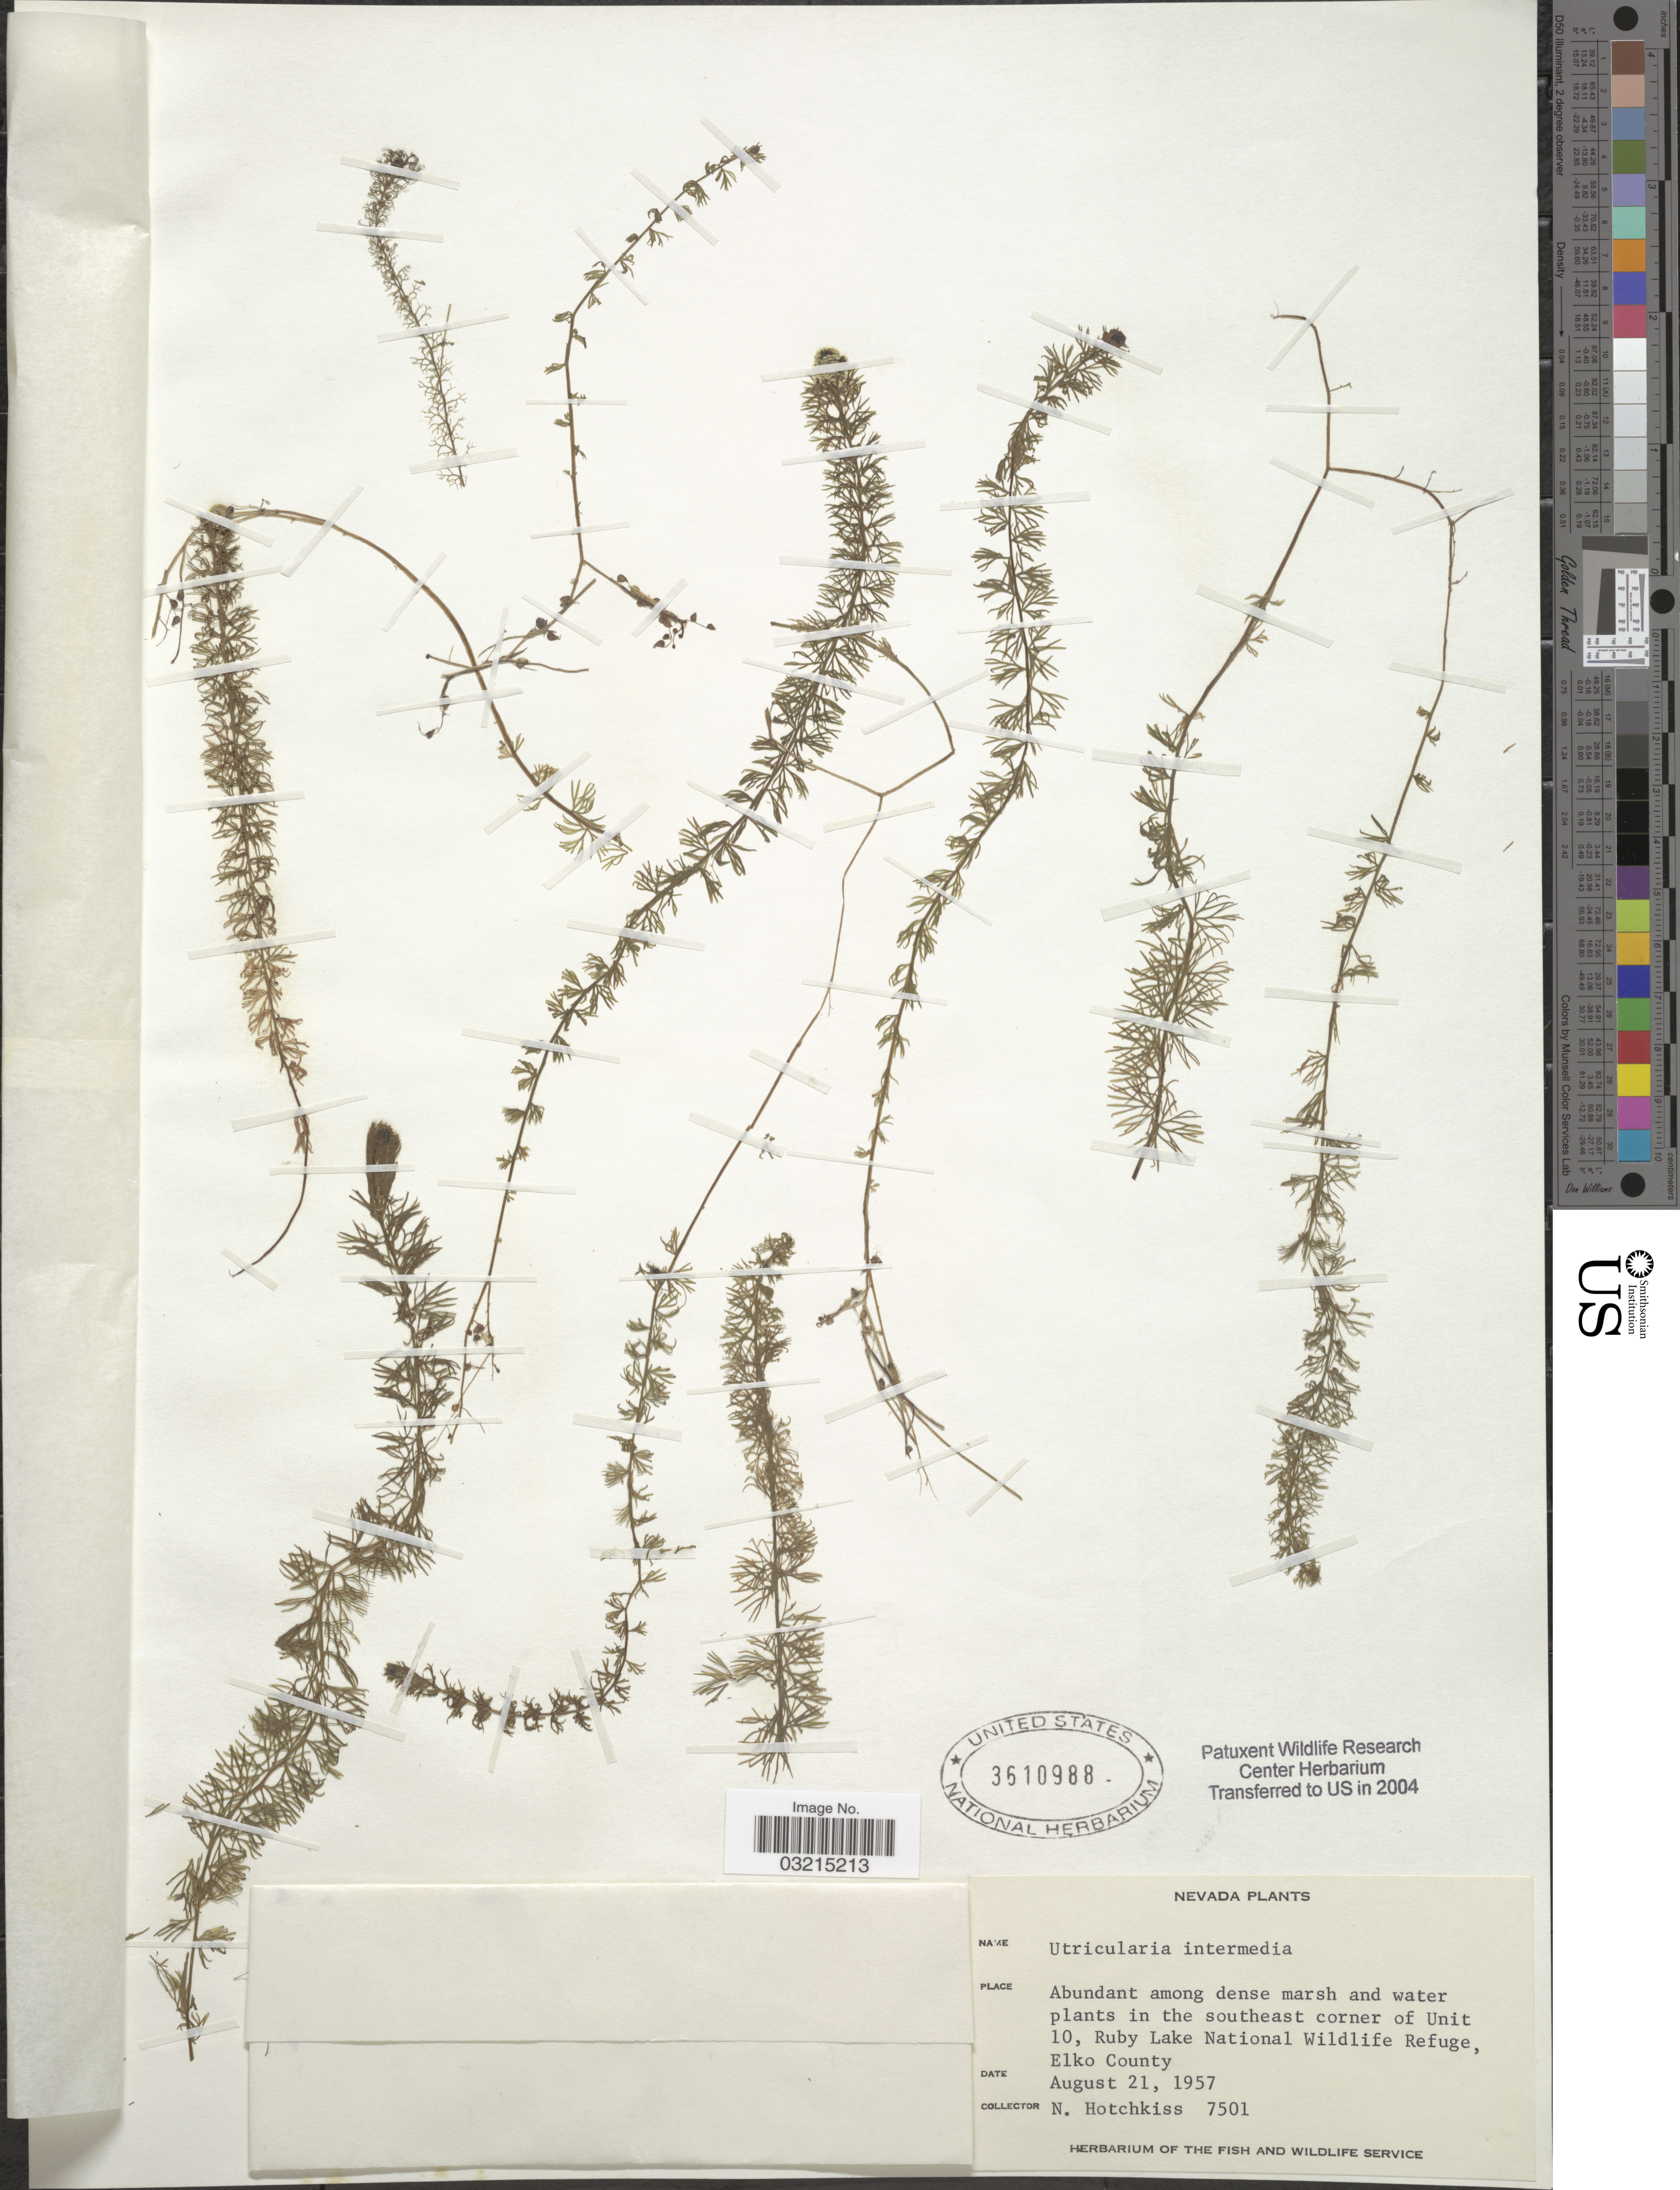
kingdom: Plantae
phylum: Tracheophyta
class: Magnoliopsida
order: Lamiales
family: Lentibulariaceae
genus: Utricularia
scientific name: Utricularia intermedia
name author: Hayne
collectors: N. Hotchkiss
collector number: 7501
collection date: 1957-08-21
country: United States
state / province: Nevada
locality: In the southeast corner of Unit 10, Ruby Lake National Wildlife Refuge, Elko County.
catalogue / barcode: US 3610988